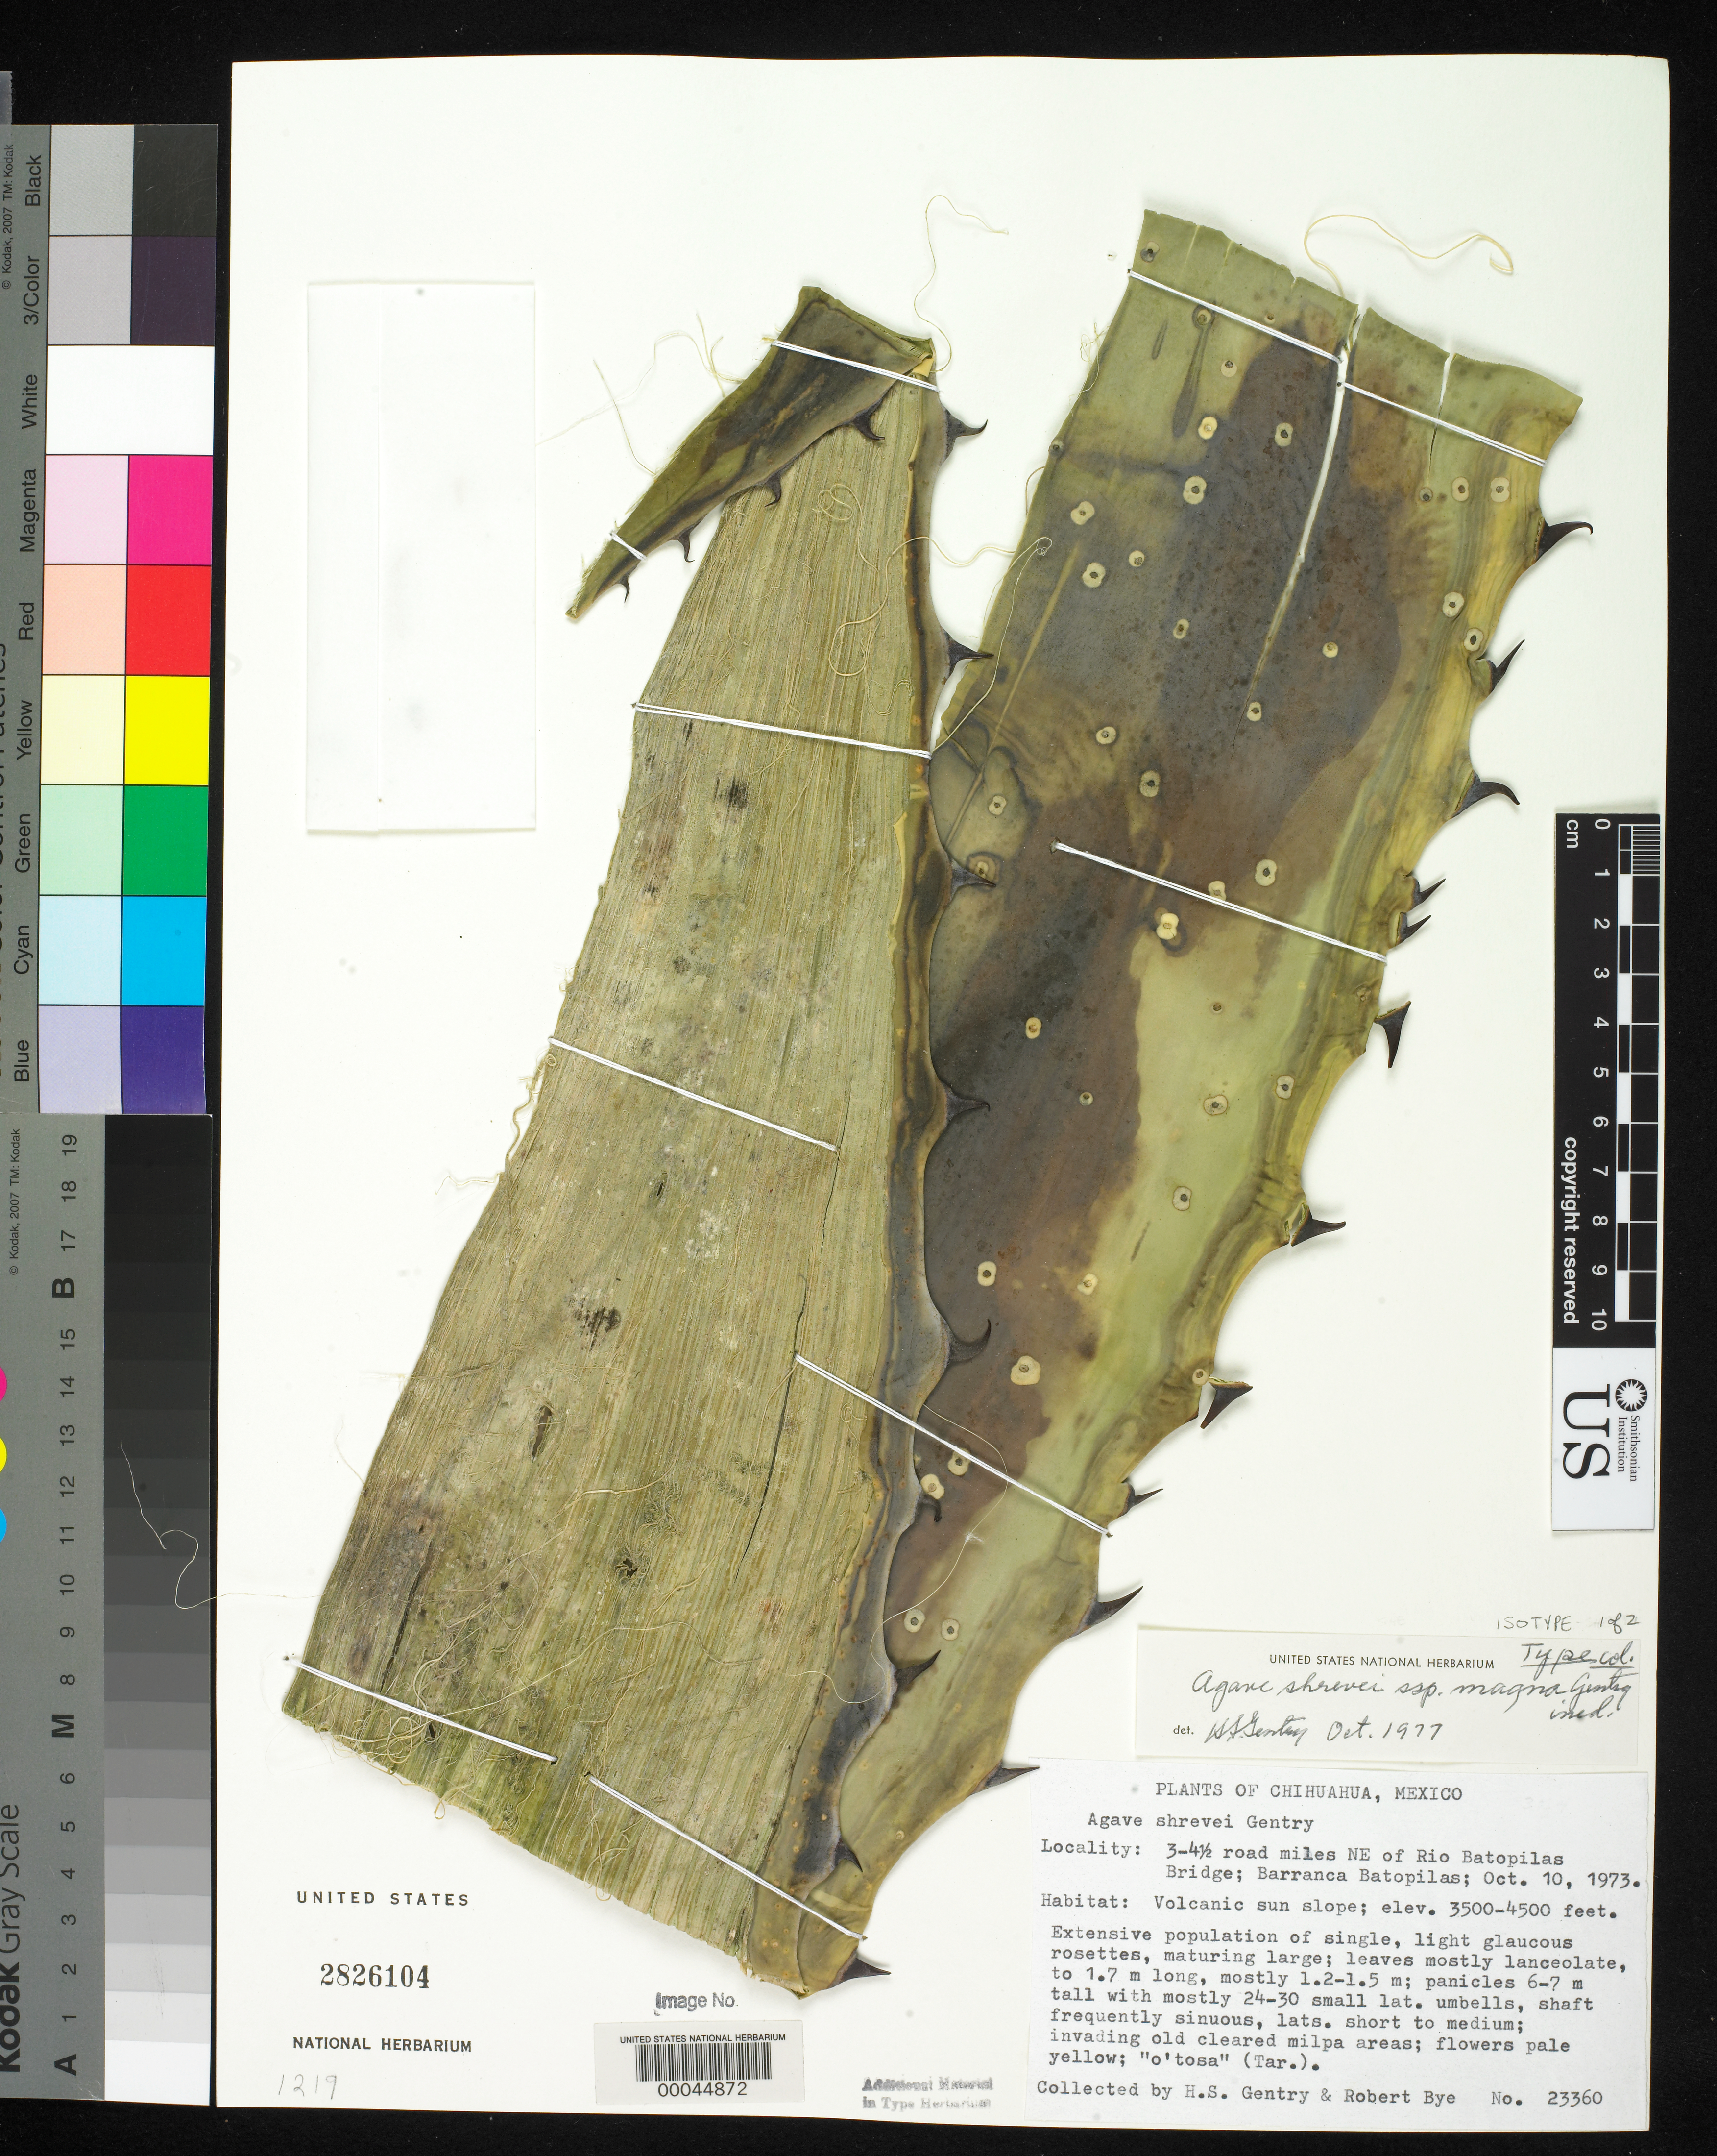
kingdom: Plantae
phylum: Tracheophyta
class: Liliopsida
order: Asparagales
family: Asparagaceae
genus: Agave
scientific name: Agave shrevei subsp. magna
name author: Gentry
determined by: Gentry, H. S.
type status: Isotype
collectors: H. S. Gentry & R. A. Bye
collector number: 23360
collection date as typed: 10 Oct 1973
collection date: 1973-10-10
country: Mexico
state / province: Chihuahua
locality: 3-4.5 road mi NE of bridge over Rio Batopilas, Barranca Batopilas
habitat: Volcanic sun slope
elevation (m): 1067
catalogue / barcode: US 2826104